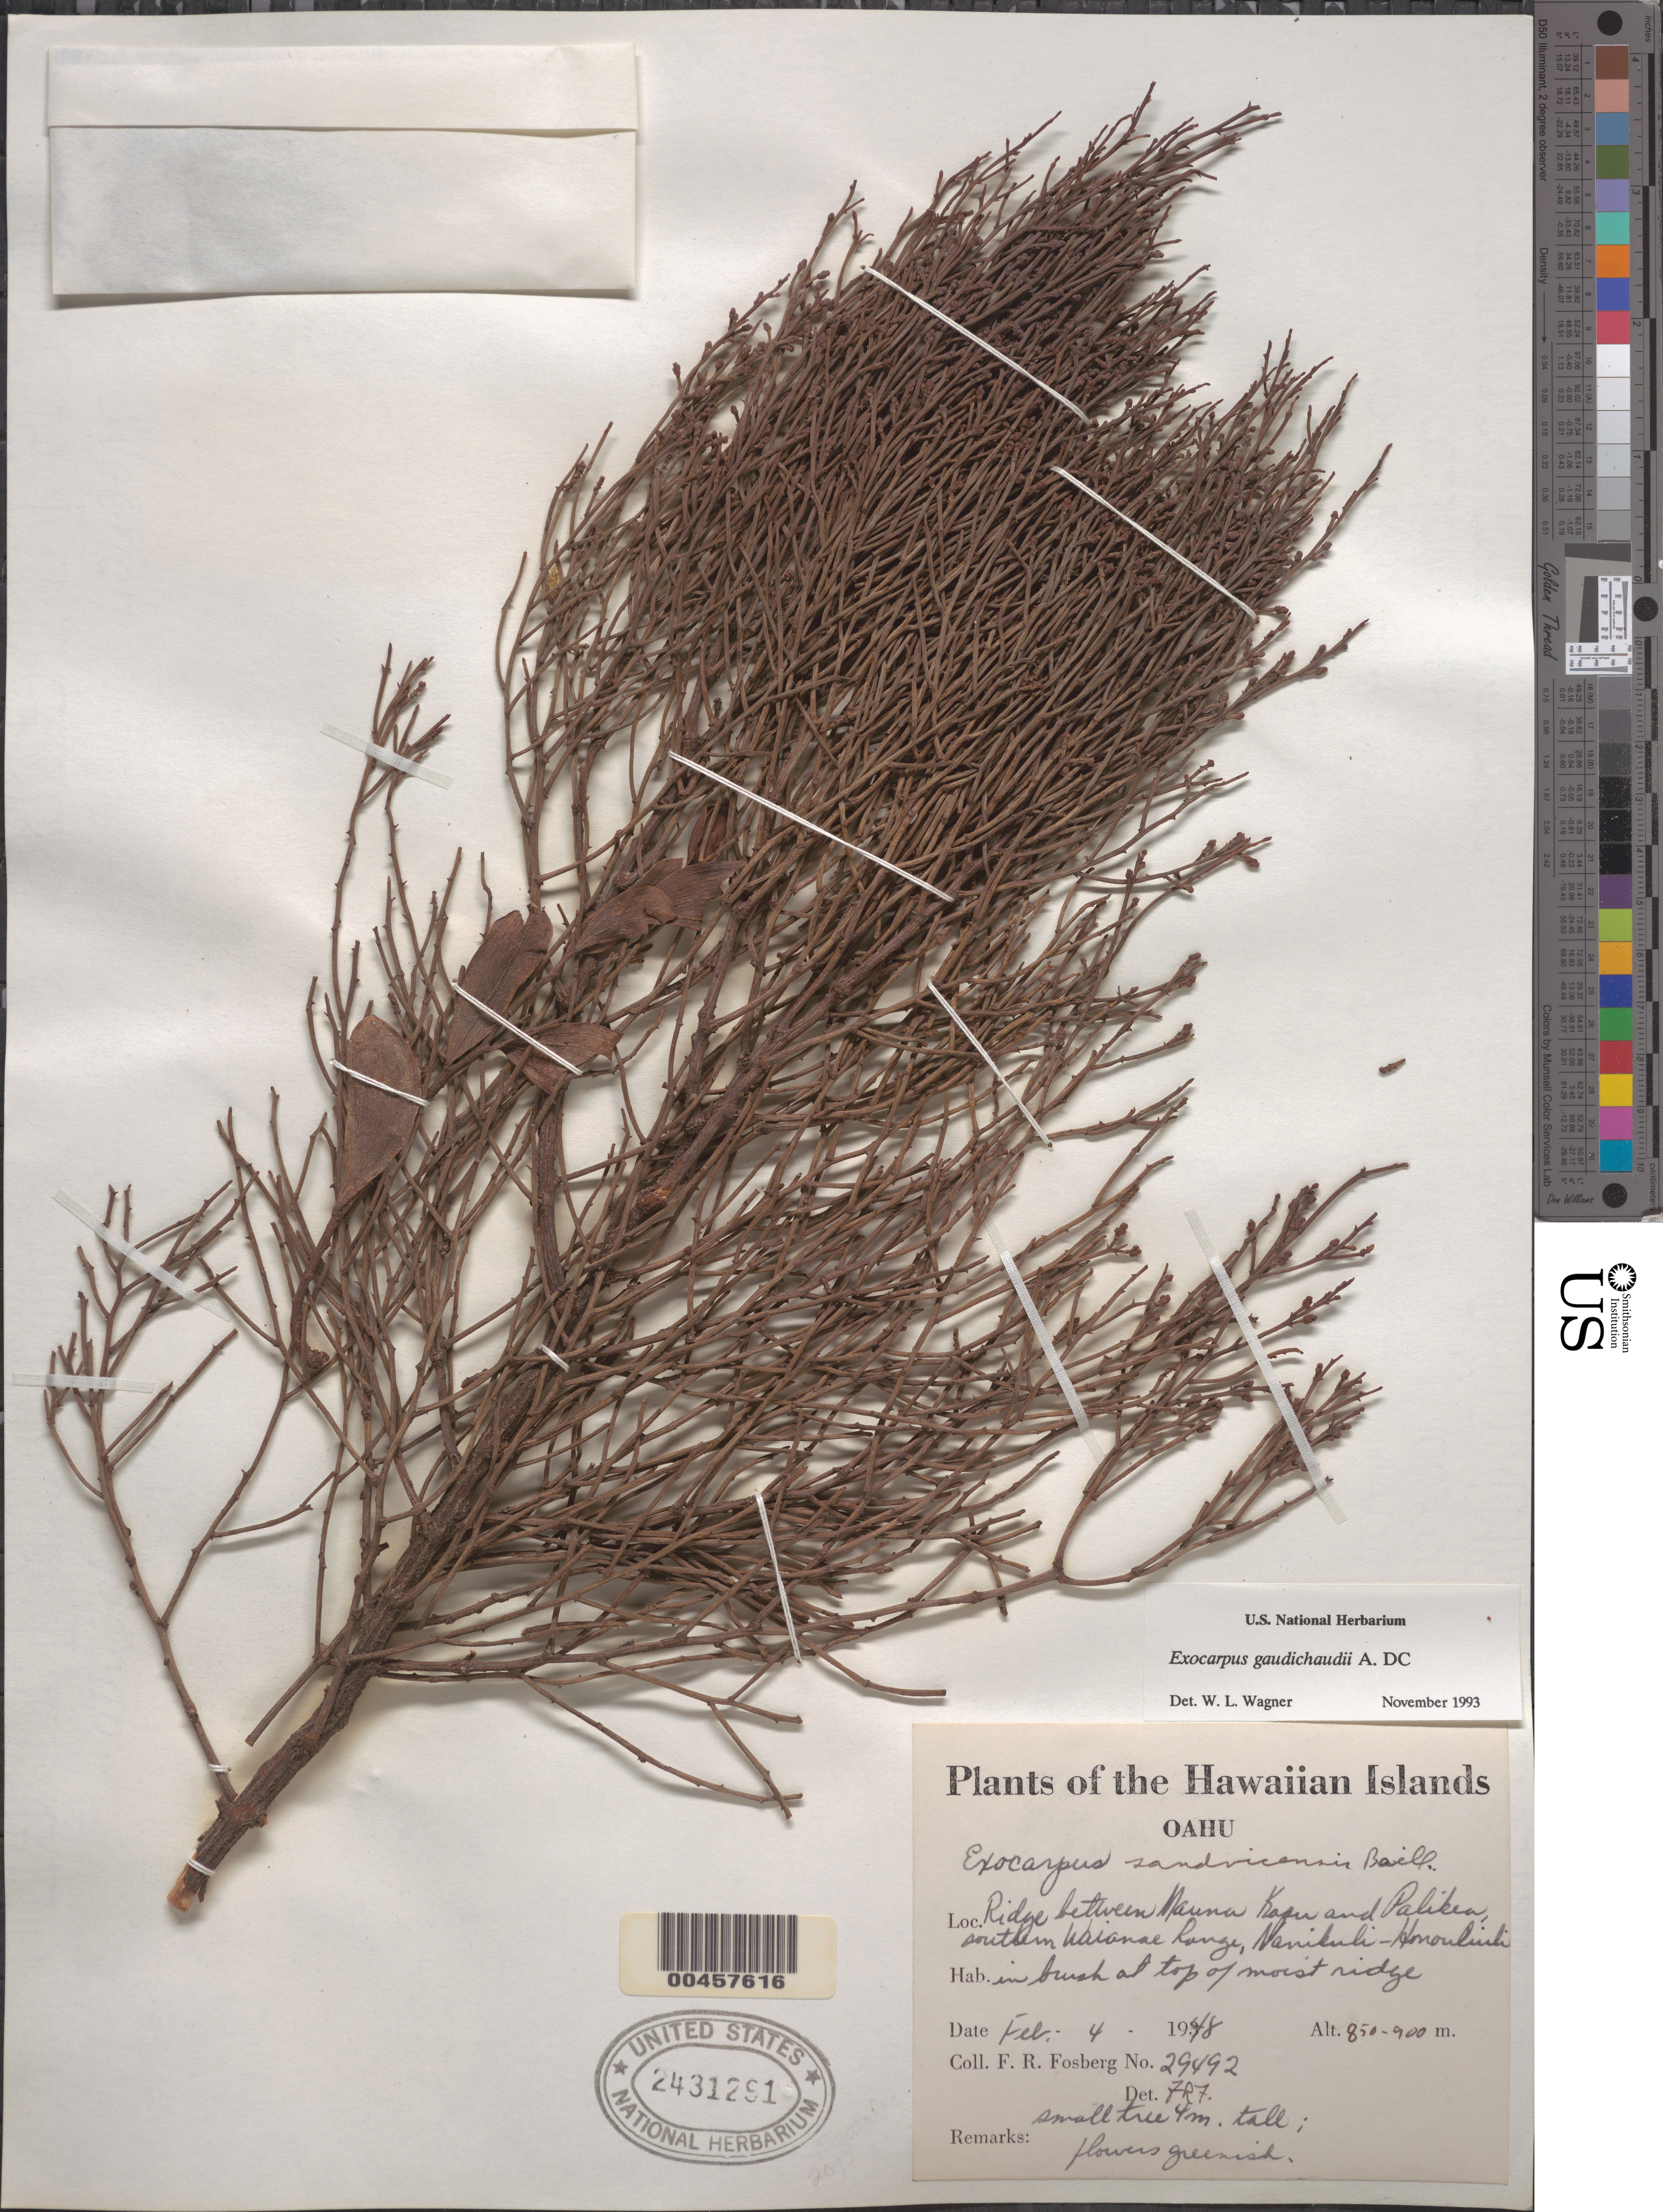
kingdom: Plantae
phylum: Tracheophyta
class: Magnoliopsida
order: Santalales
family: Santalaceae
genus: Exocarpos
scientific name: Exocarpos gaudichaudii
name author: A. DC.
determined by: Wagner, W. L., (BOT), Smithsonian Institution - National Museum of Natural History (UNITED STATES)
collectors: F. R. Fosberg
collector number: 29492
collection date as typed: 4 Feb 1948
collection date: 1948-02-04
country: United States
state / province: Hawaii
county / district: Honolulu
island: Oahu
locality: Ridge between Mauna Kapu and Palikea, South Waianae Range, Nanikuli - Honouliuli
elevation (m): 850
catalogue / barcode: US 2431291